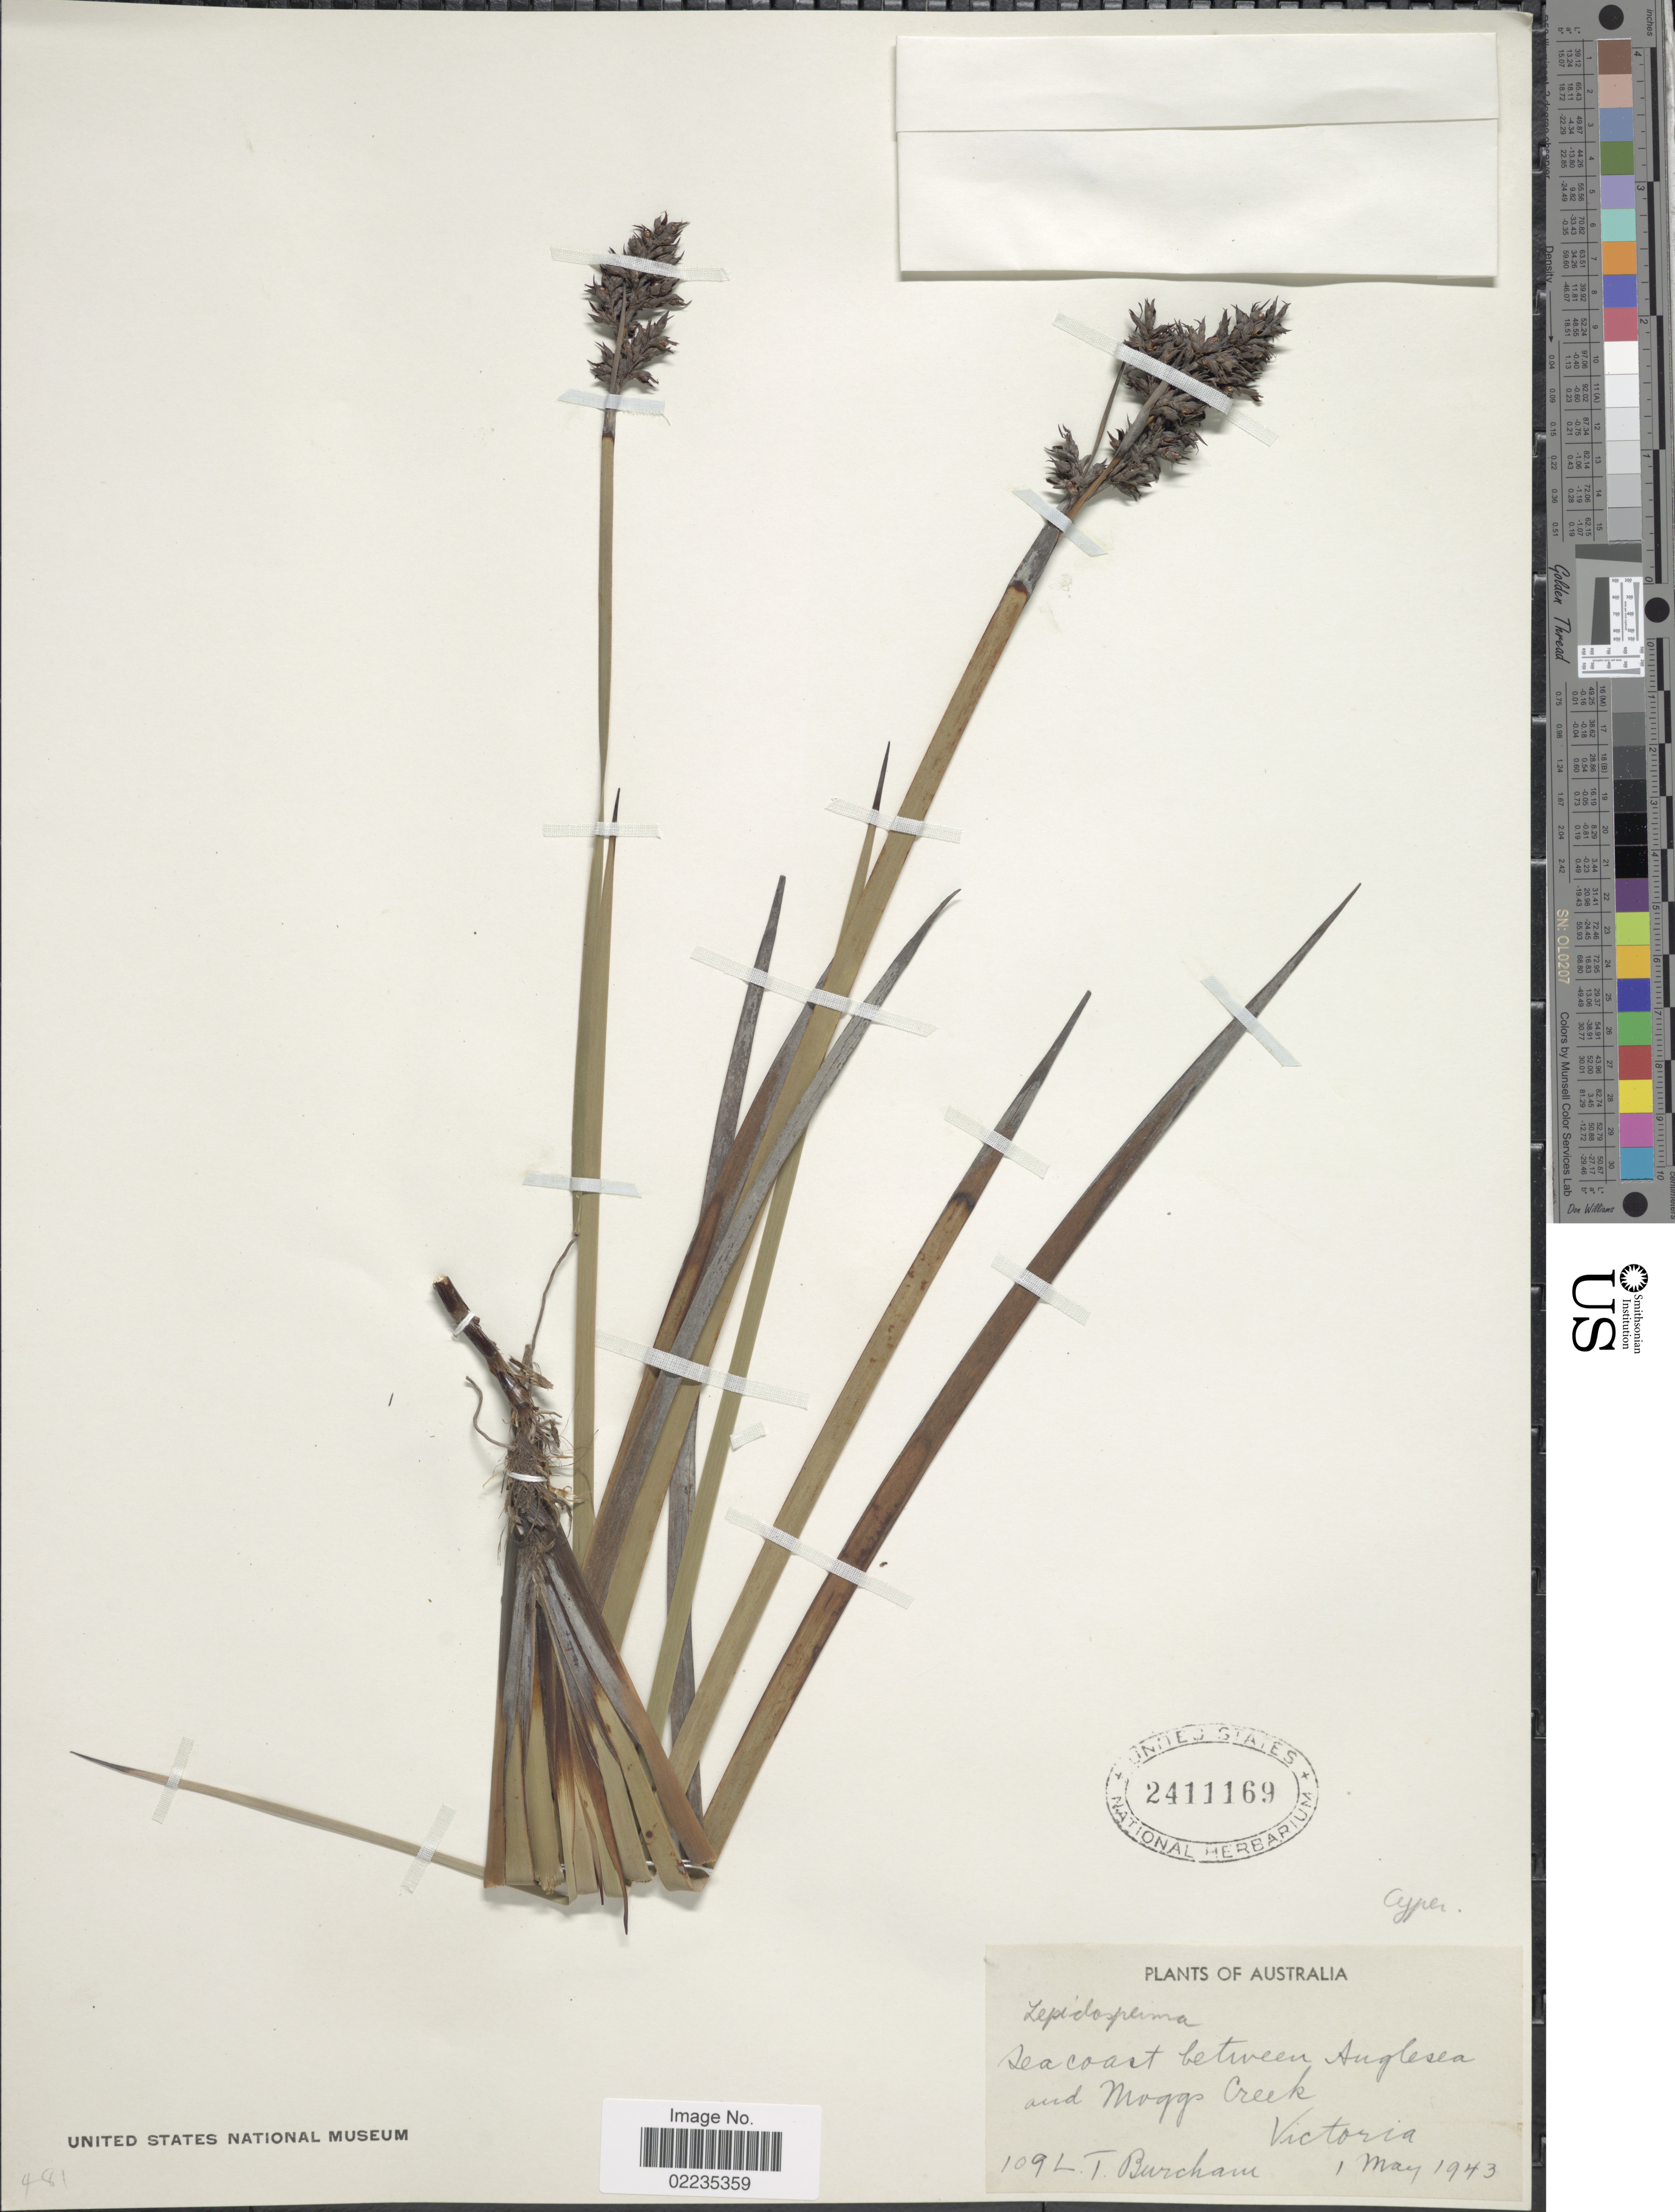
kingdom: Plantae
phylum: Tracheophyta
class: Liliopsida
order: Poales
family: Cyperaceae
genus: Lepidosperma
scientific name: Lepidosperma sp.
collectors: L. Burcham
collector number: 109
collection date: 1943-05-01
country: Australia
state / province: Victoria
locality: Sea coast between Auglesea and Moggs Creek, Victoria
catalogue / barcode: US 2411169